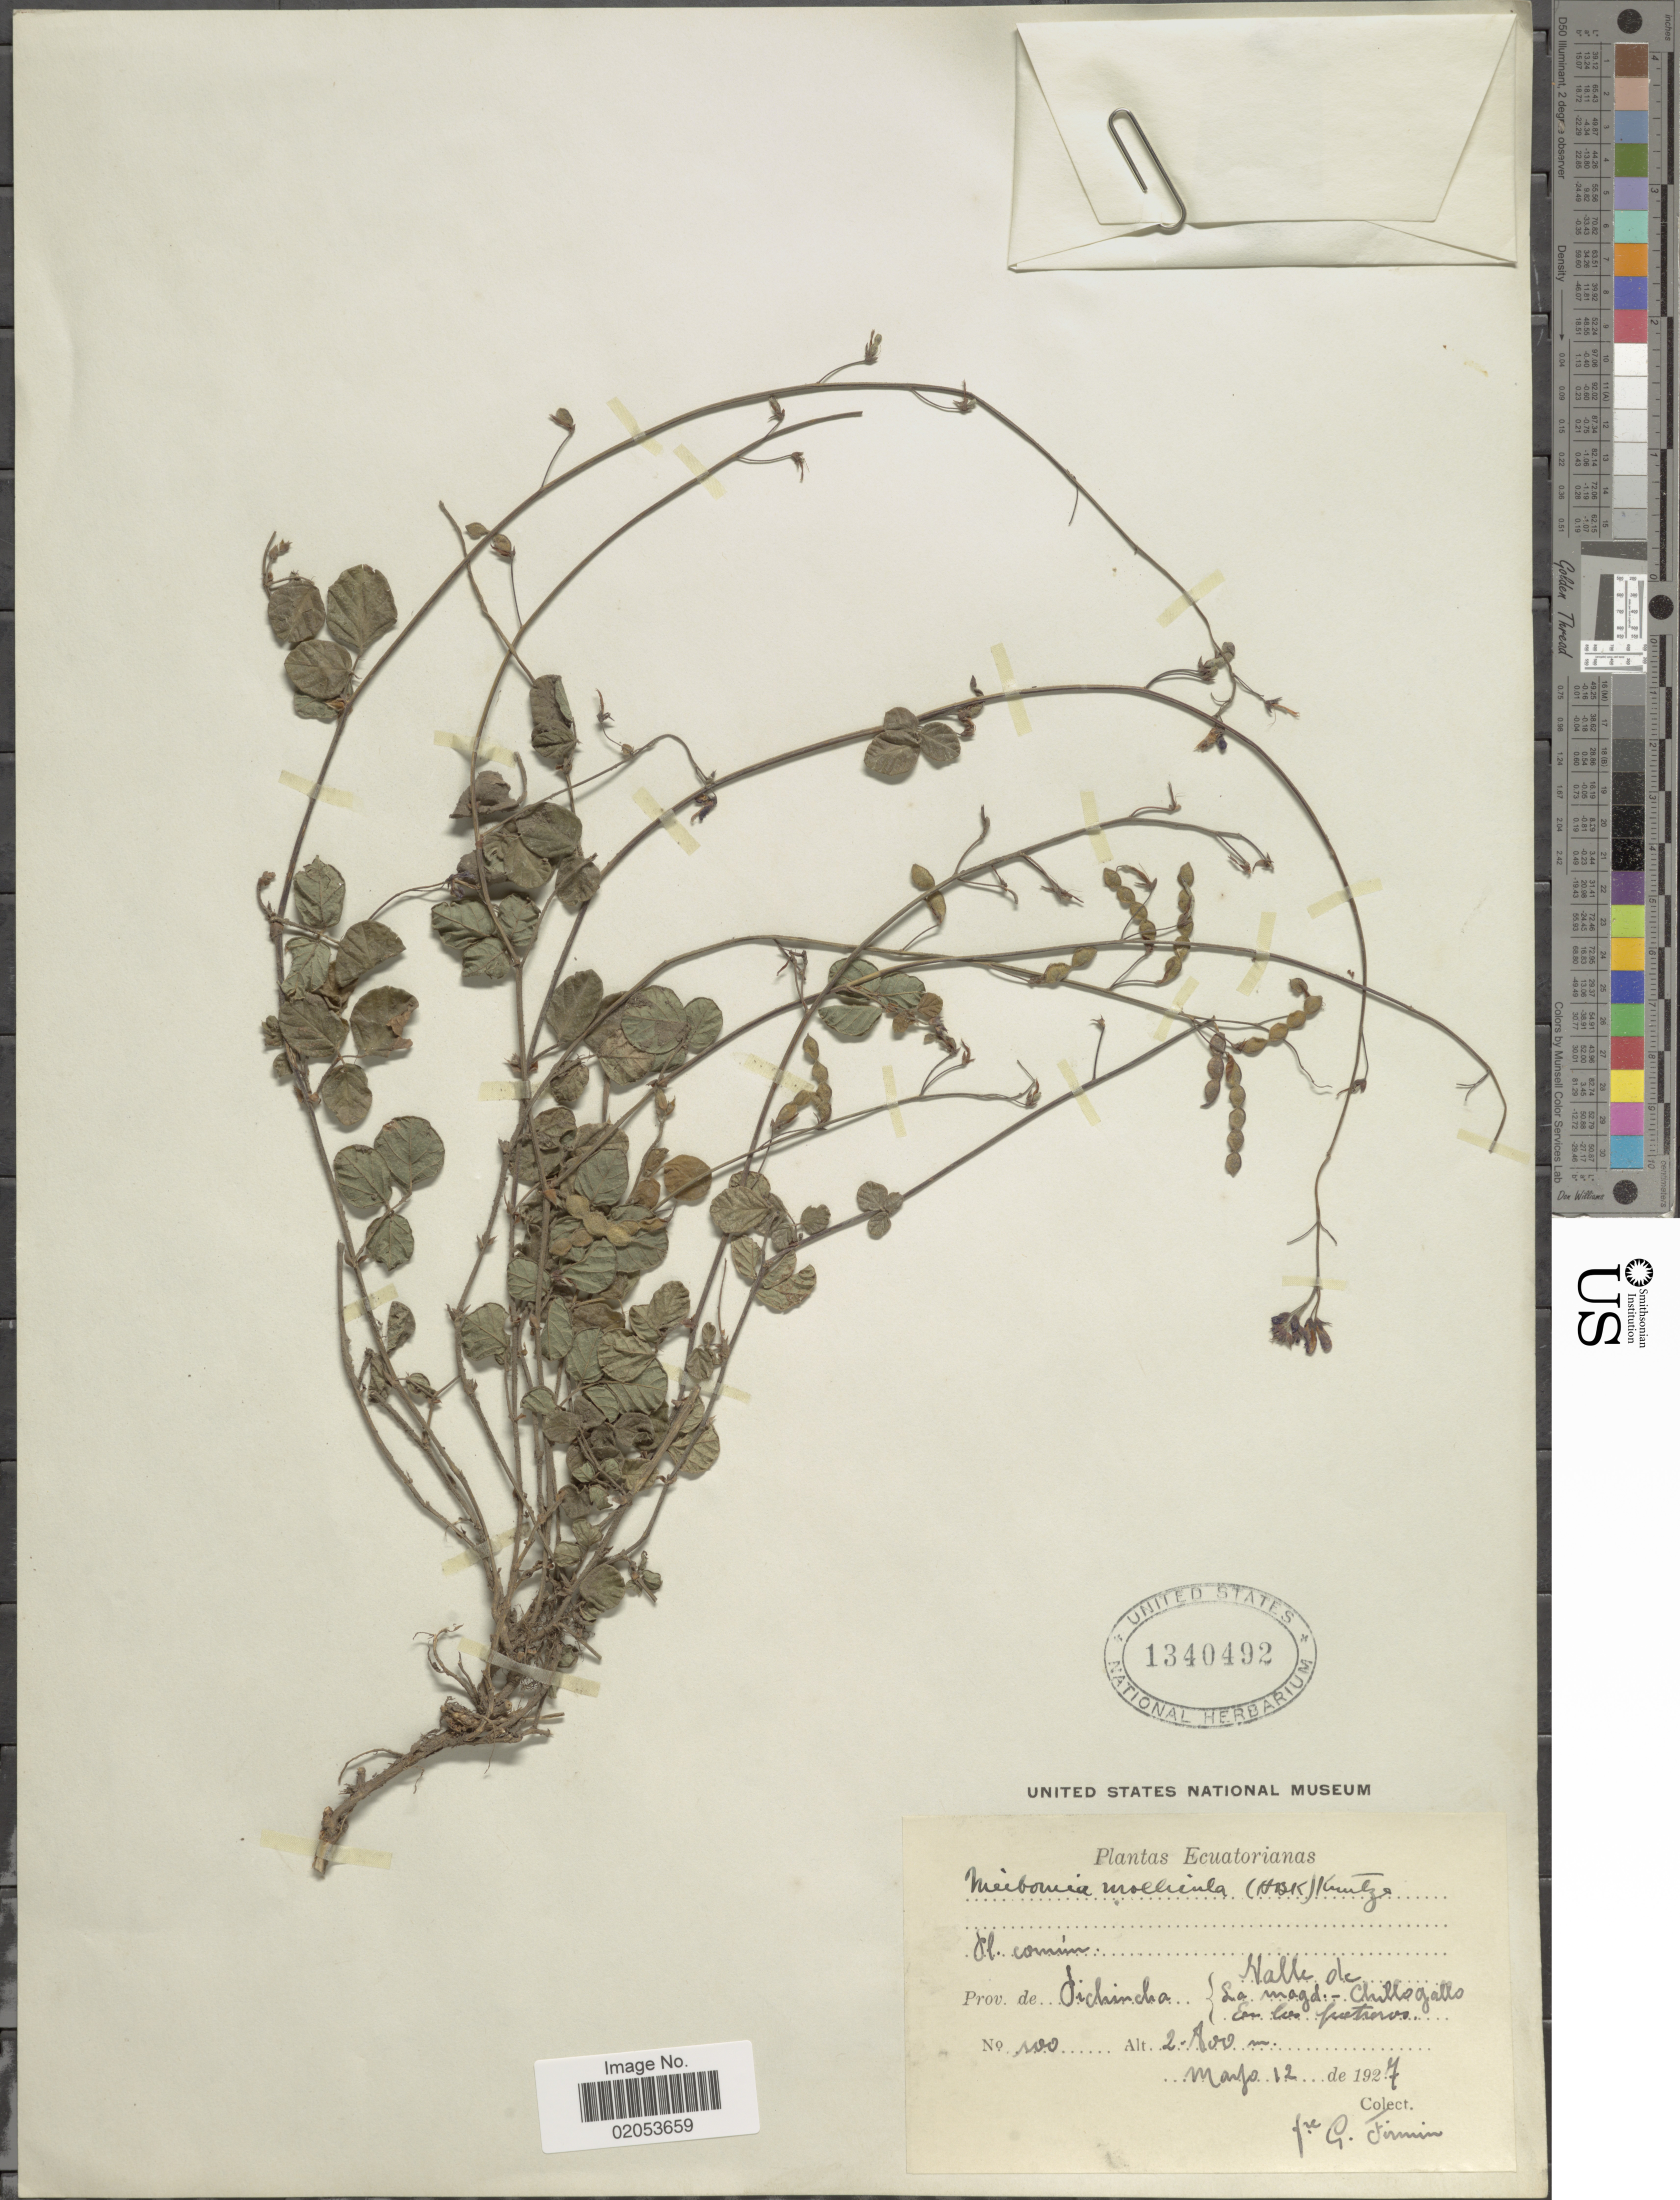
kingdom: Plantae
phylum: Tracheophyta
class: Magnoliopsida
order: Fabales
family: Fabaceae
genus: Desmodium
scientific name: Desmodium molliculum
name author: (Kunth) DC.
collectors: F. Firmin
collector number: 100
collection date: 1927-05-12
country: Ecuador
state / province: Pichincha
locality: Valle de La Magd-Chillogallo, en los potreros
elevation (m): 2800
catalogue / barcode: US 1340492